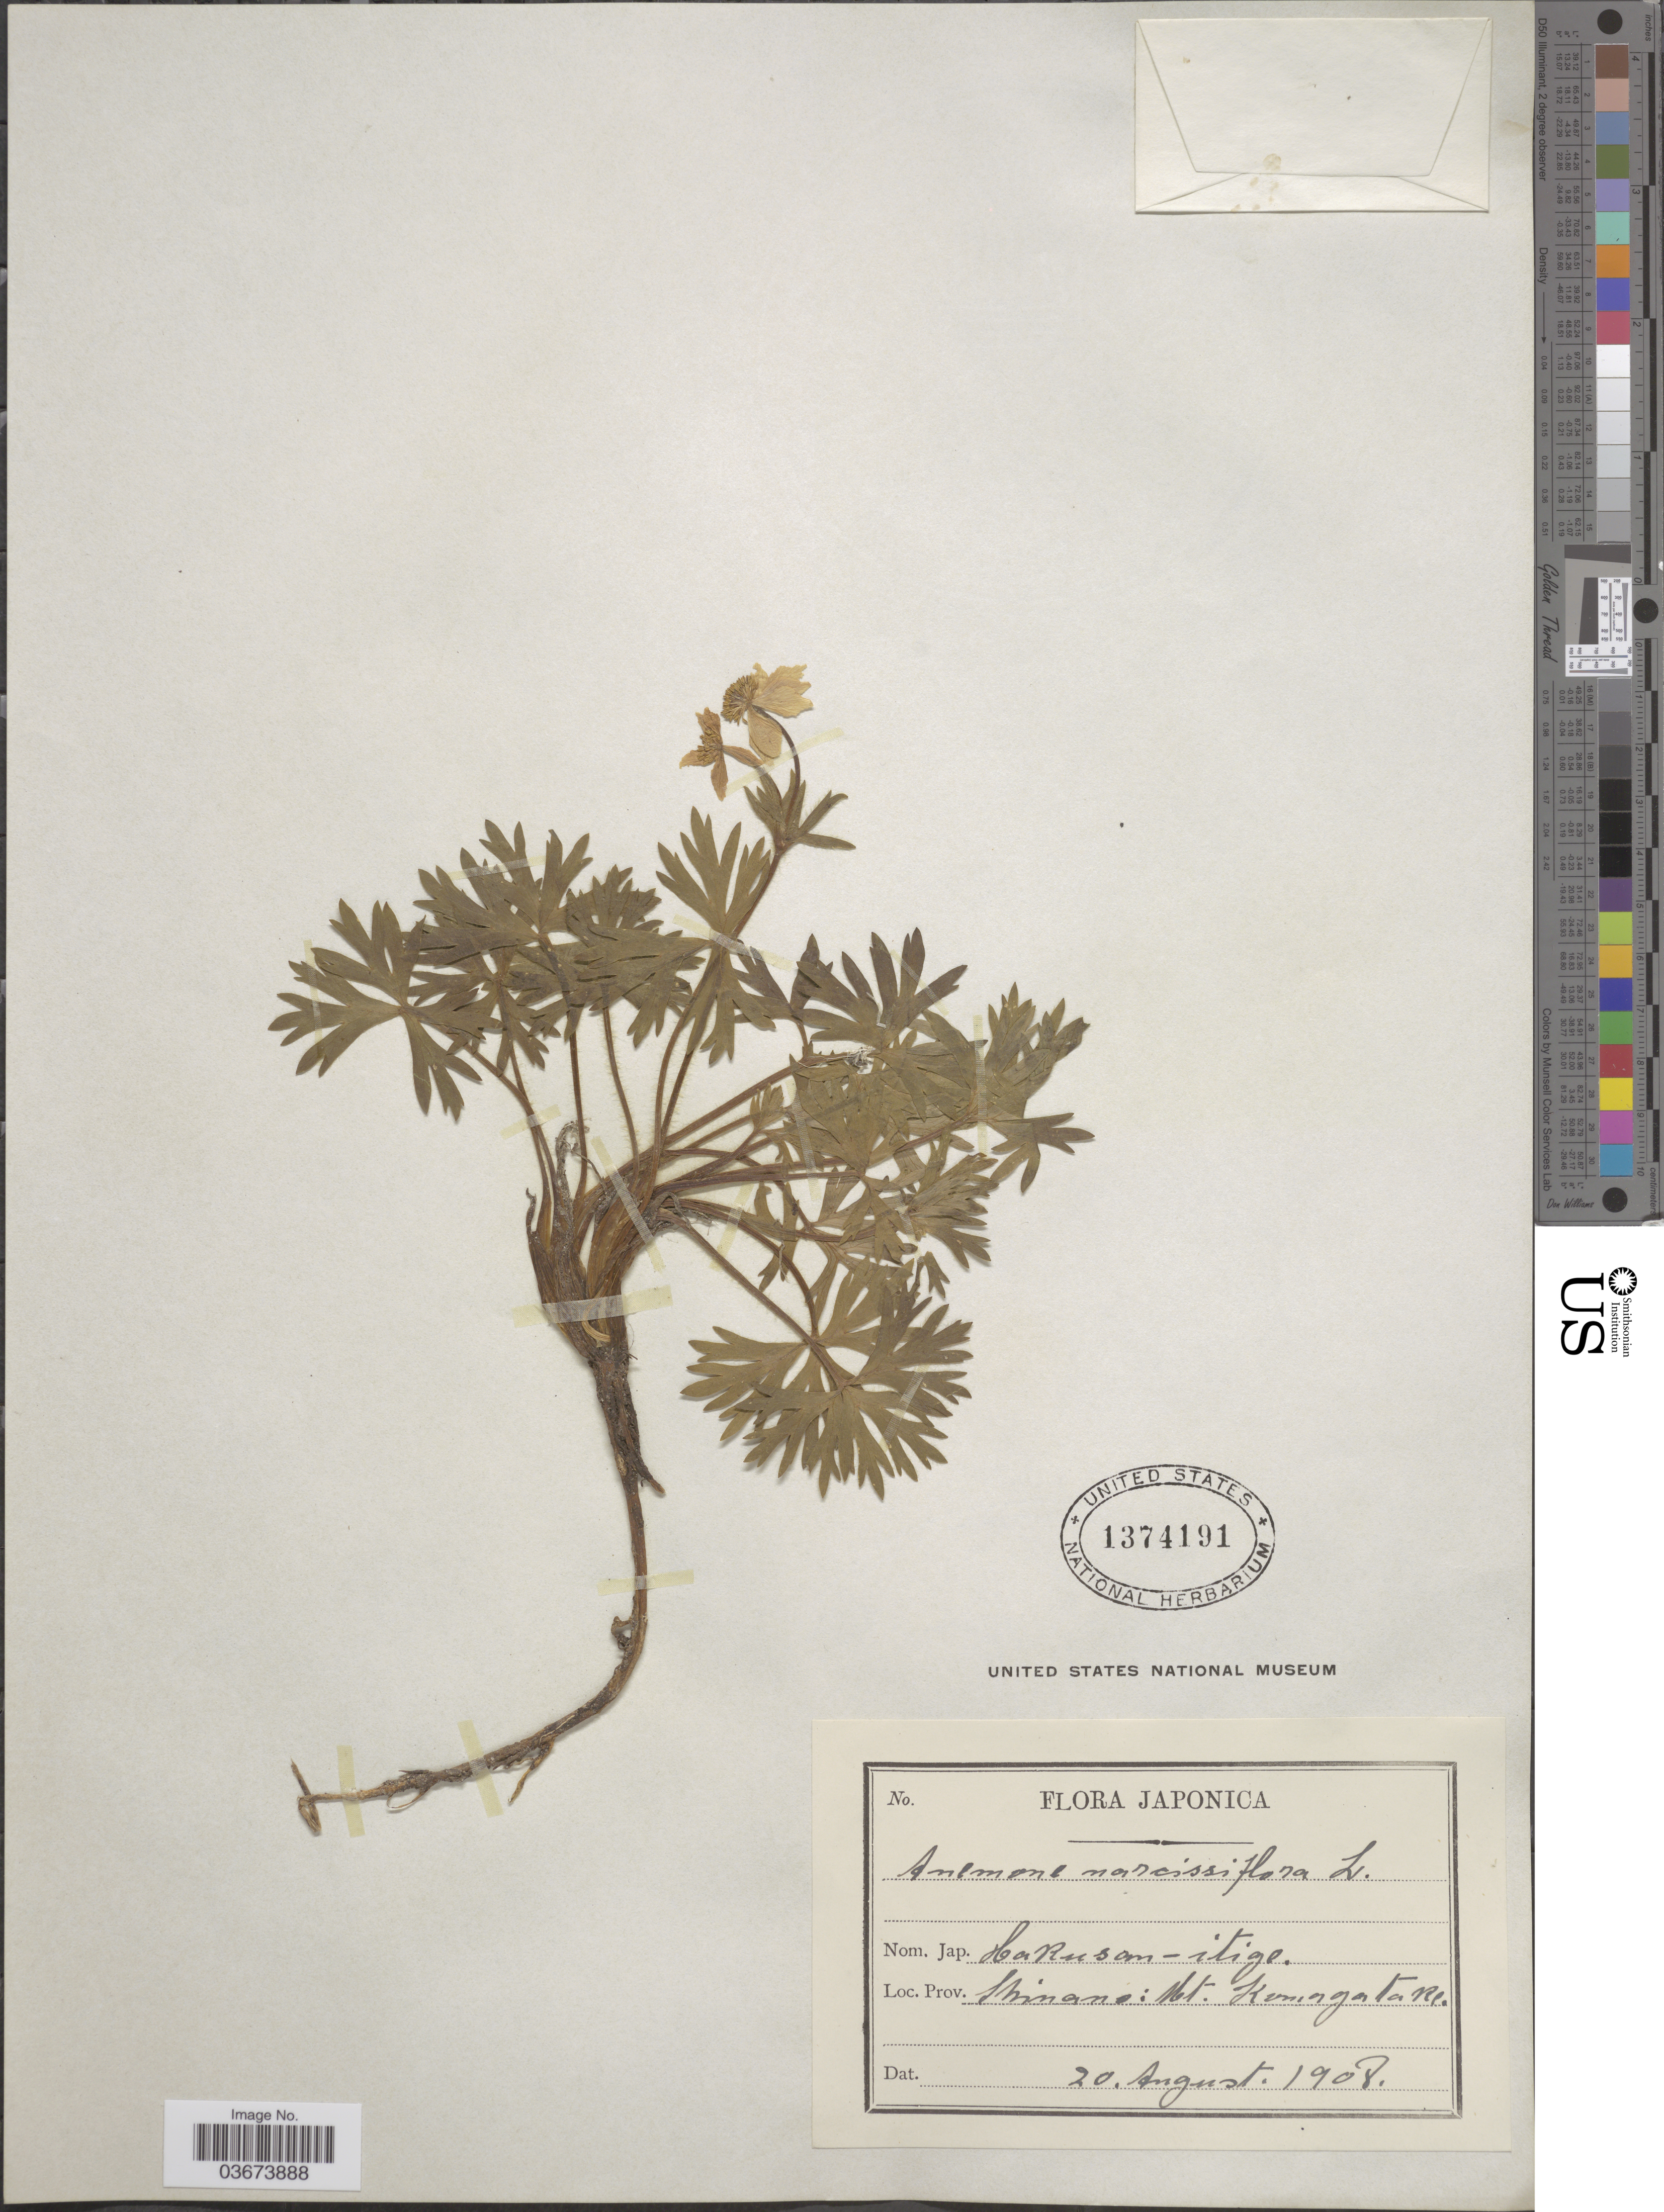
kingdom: Plantae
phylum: Tracheophyta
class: Magnoliopsida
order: Ranunculales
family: Ranunculaceae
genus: Anemone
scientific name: Anemone narcissiflora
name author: L.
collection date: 1908-08-20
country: Japan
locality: Prov. Shinano: Mt. Komagatake.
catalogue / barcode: US 1374191